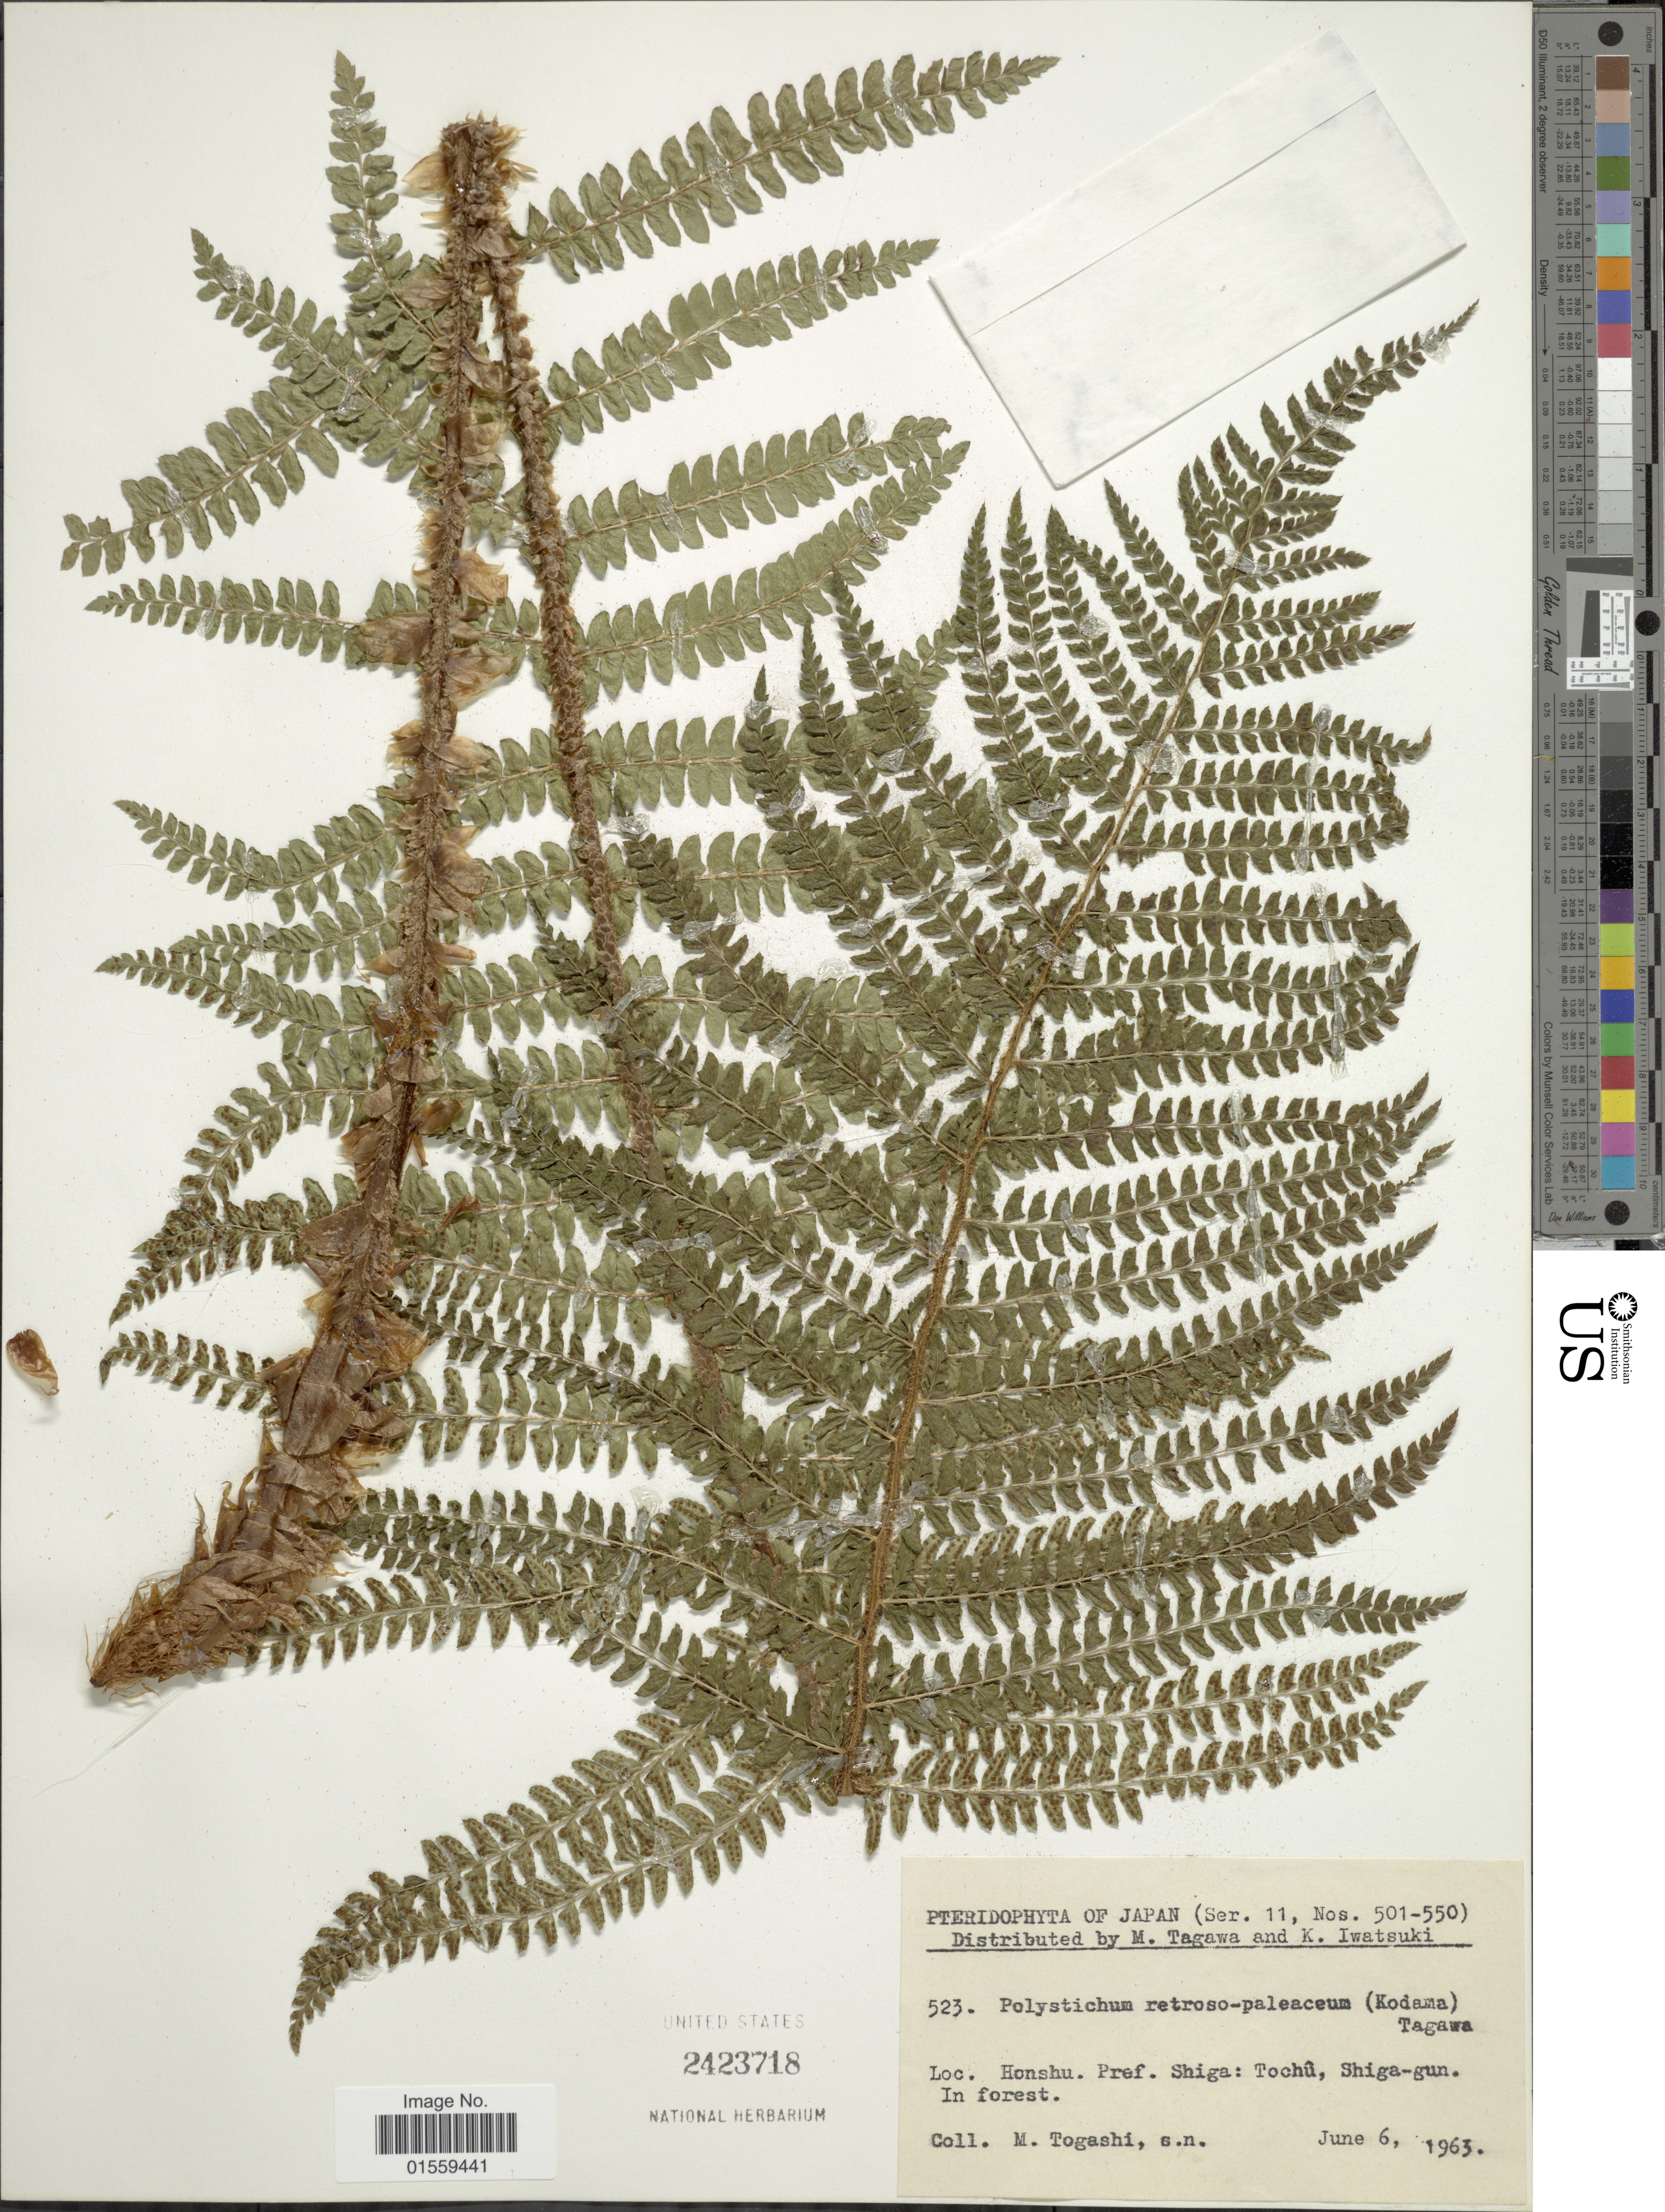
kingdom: Plantae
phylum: Tracheophyta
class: Polypodiopsida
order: Polypodiales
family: Dryopteridaceae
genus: Polystichum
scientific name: Polystichum retrosopaleaceum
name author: (Kodama) Tagawa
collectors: M. Togashi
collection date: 1963-06-06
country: Japan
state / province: Siga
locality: Honshu. Pref. Shiga: Tochu, Shiga-gun.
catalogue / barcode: US 2423718